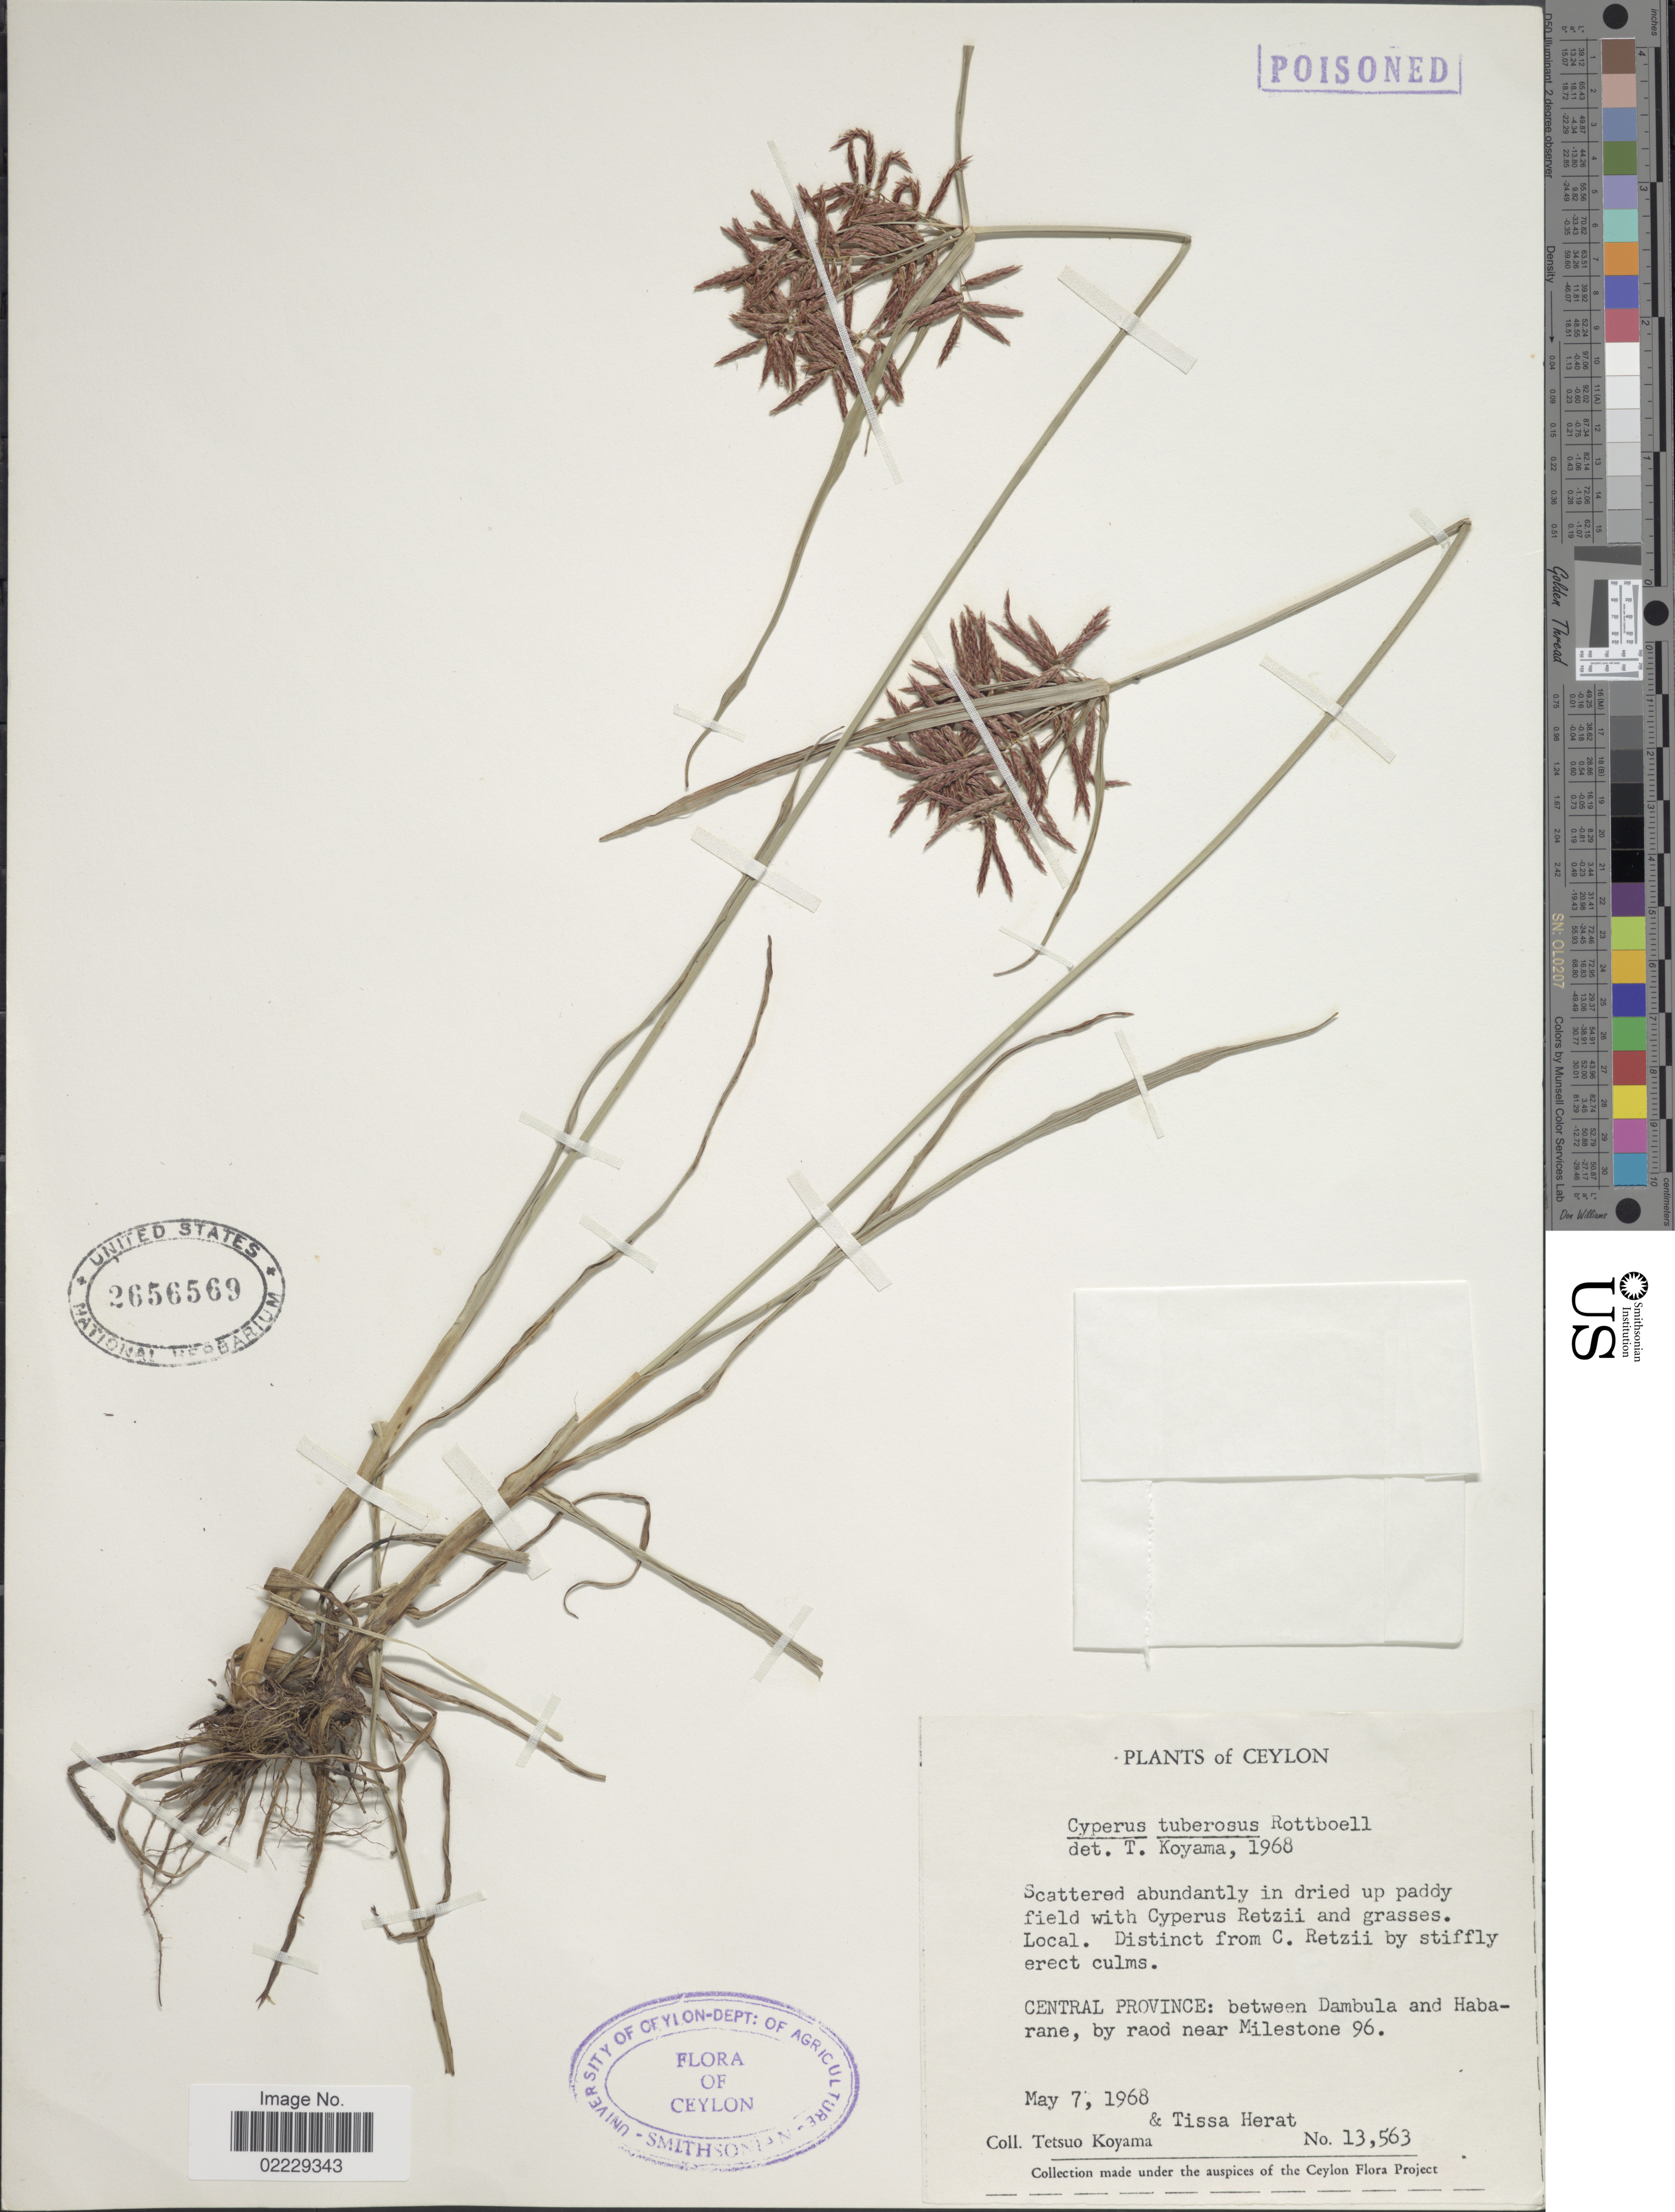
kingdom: Plantae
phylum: Tracheophyta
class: Liliopsida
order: Poales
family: Cyperaceae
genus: Cyperus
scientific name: Cyperus bifax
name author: C.B. Clarke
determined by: Koyama, T.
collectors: T. Koyama & T. Herat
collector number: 13563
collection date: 1968-05-07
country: Sri Lanka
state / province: Central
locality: Ceylon, Central Province: between Dambula and Habarane, by road near Milestone 96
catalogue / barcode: US 2656569